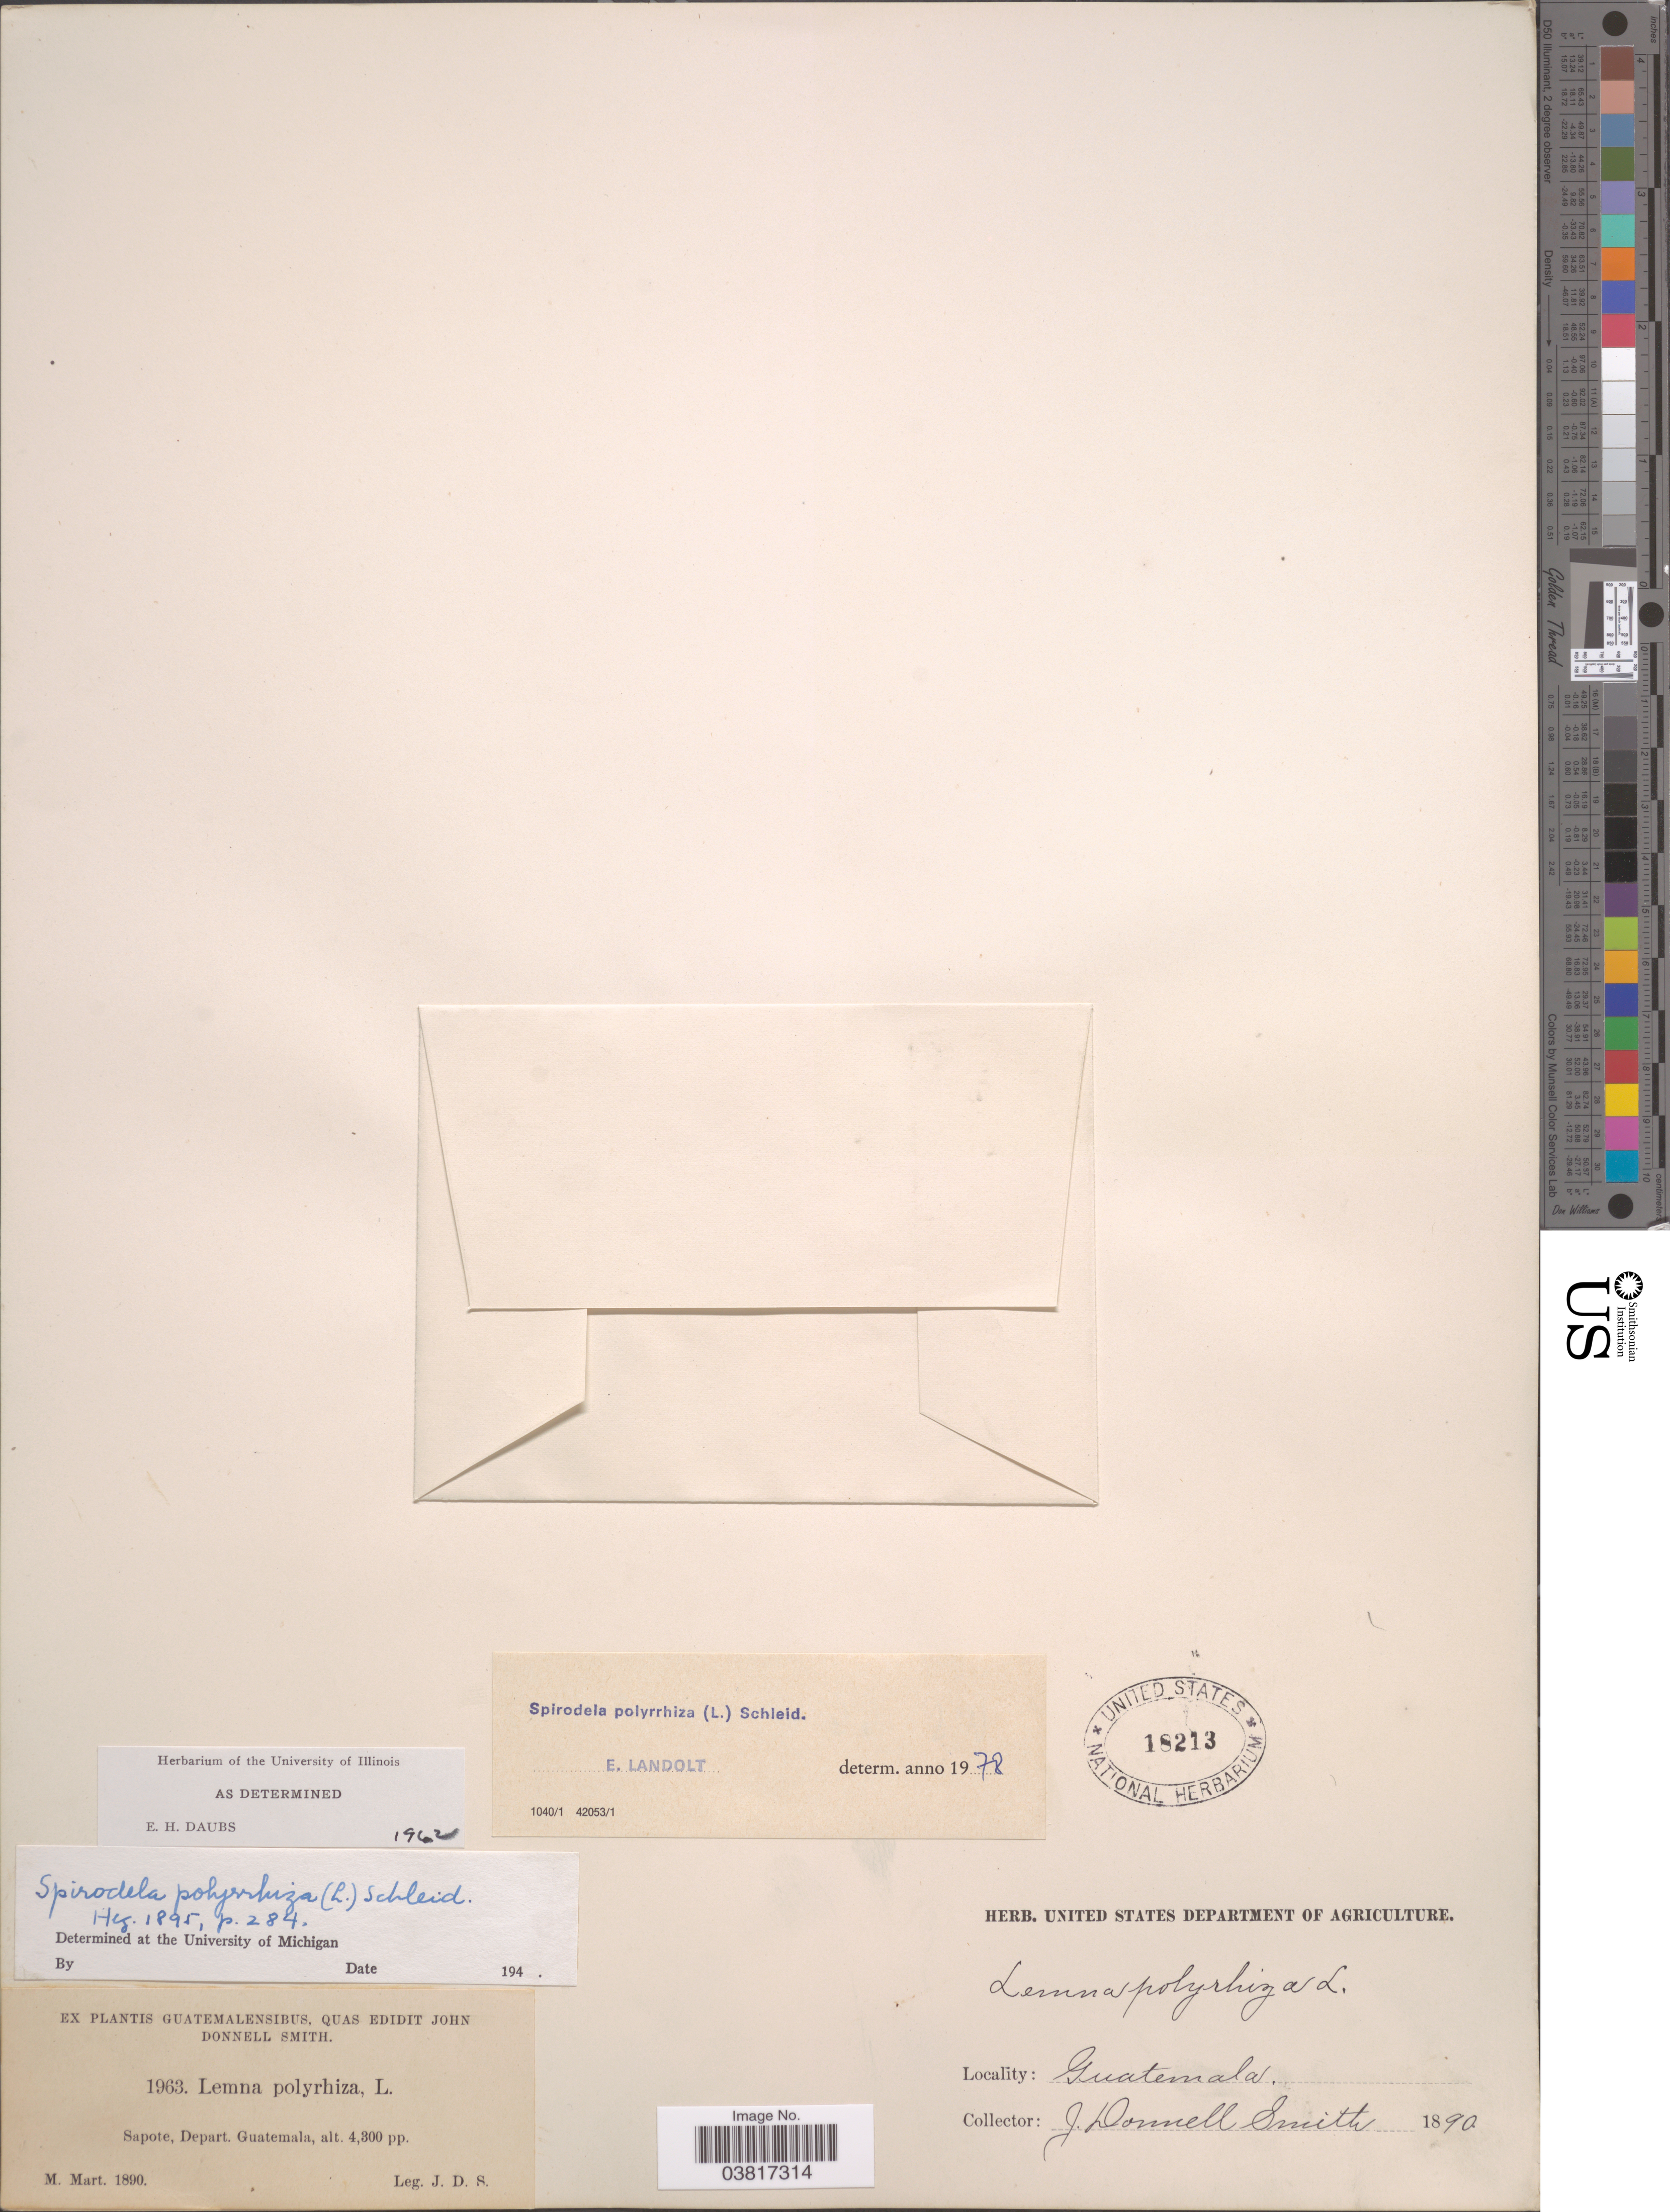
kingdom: Plantae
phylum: Tracheophyta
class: Liliopsida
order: Alismatales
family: Araceae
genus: Spirodela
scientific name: Spirodela polyrrhiza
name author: (L.) Schleid.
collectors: J. Donnell Smith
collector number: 1963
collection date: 1890-03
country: Guatemala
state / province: Guatemala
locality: Sapote, Depart. Guatemala.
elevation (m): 1311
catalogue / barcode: US 18213